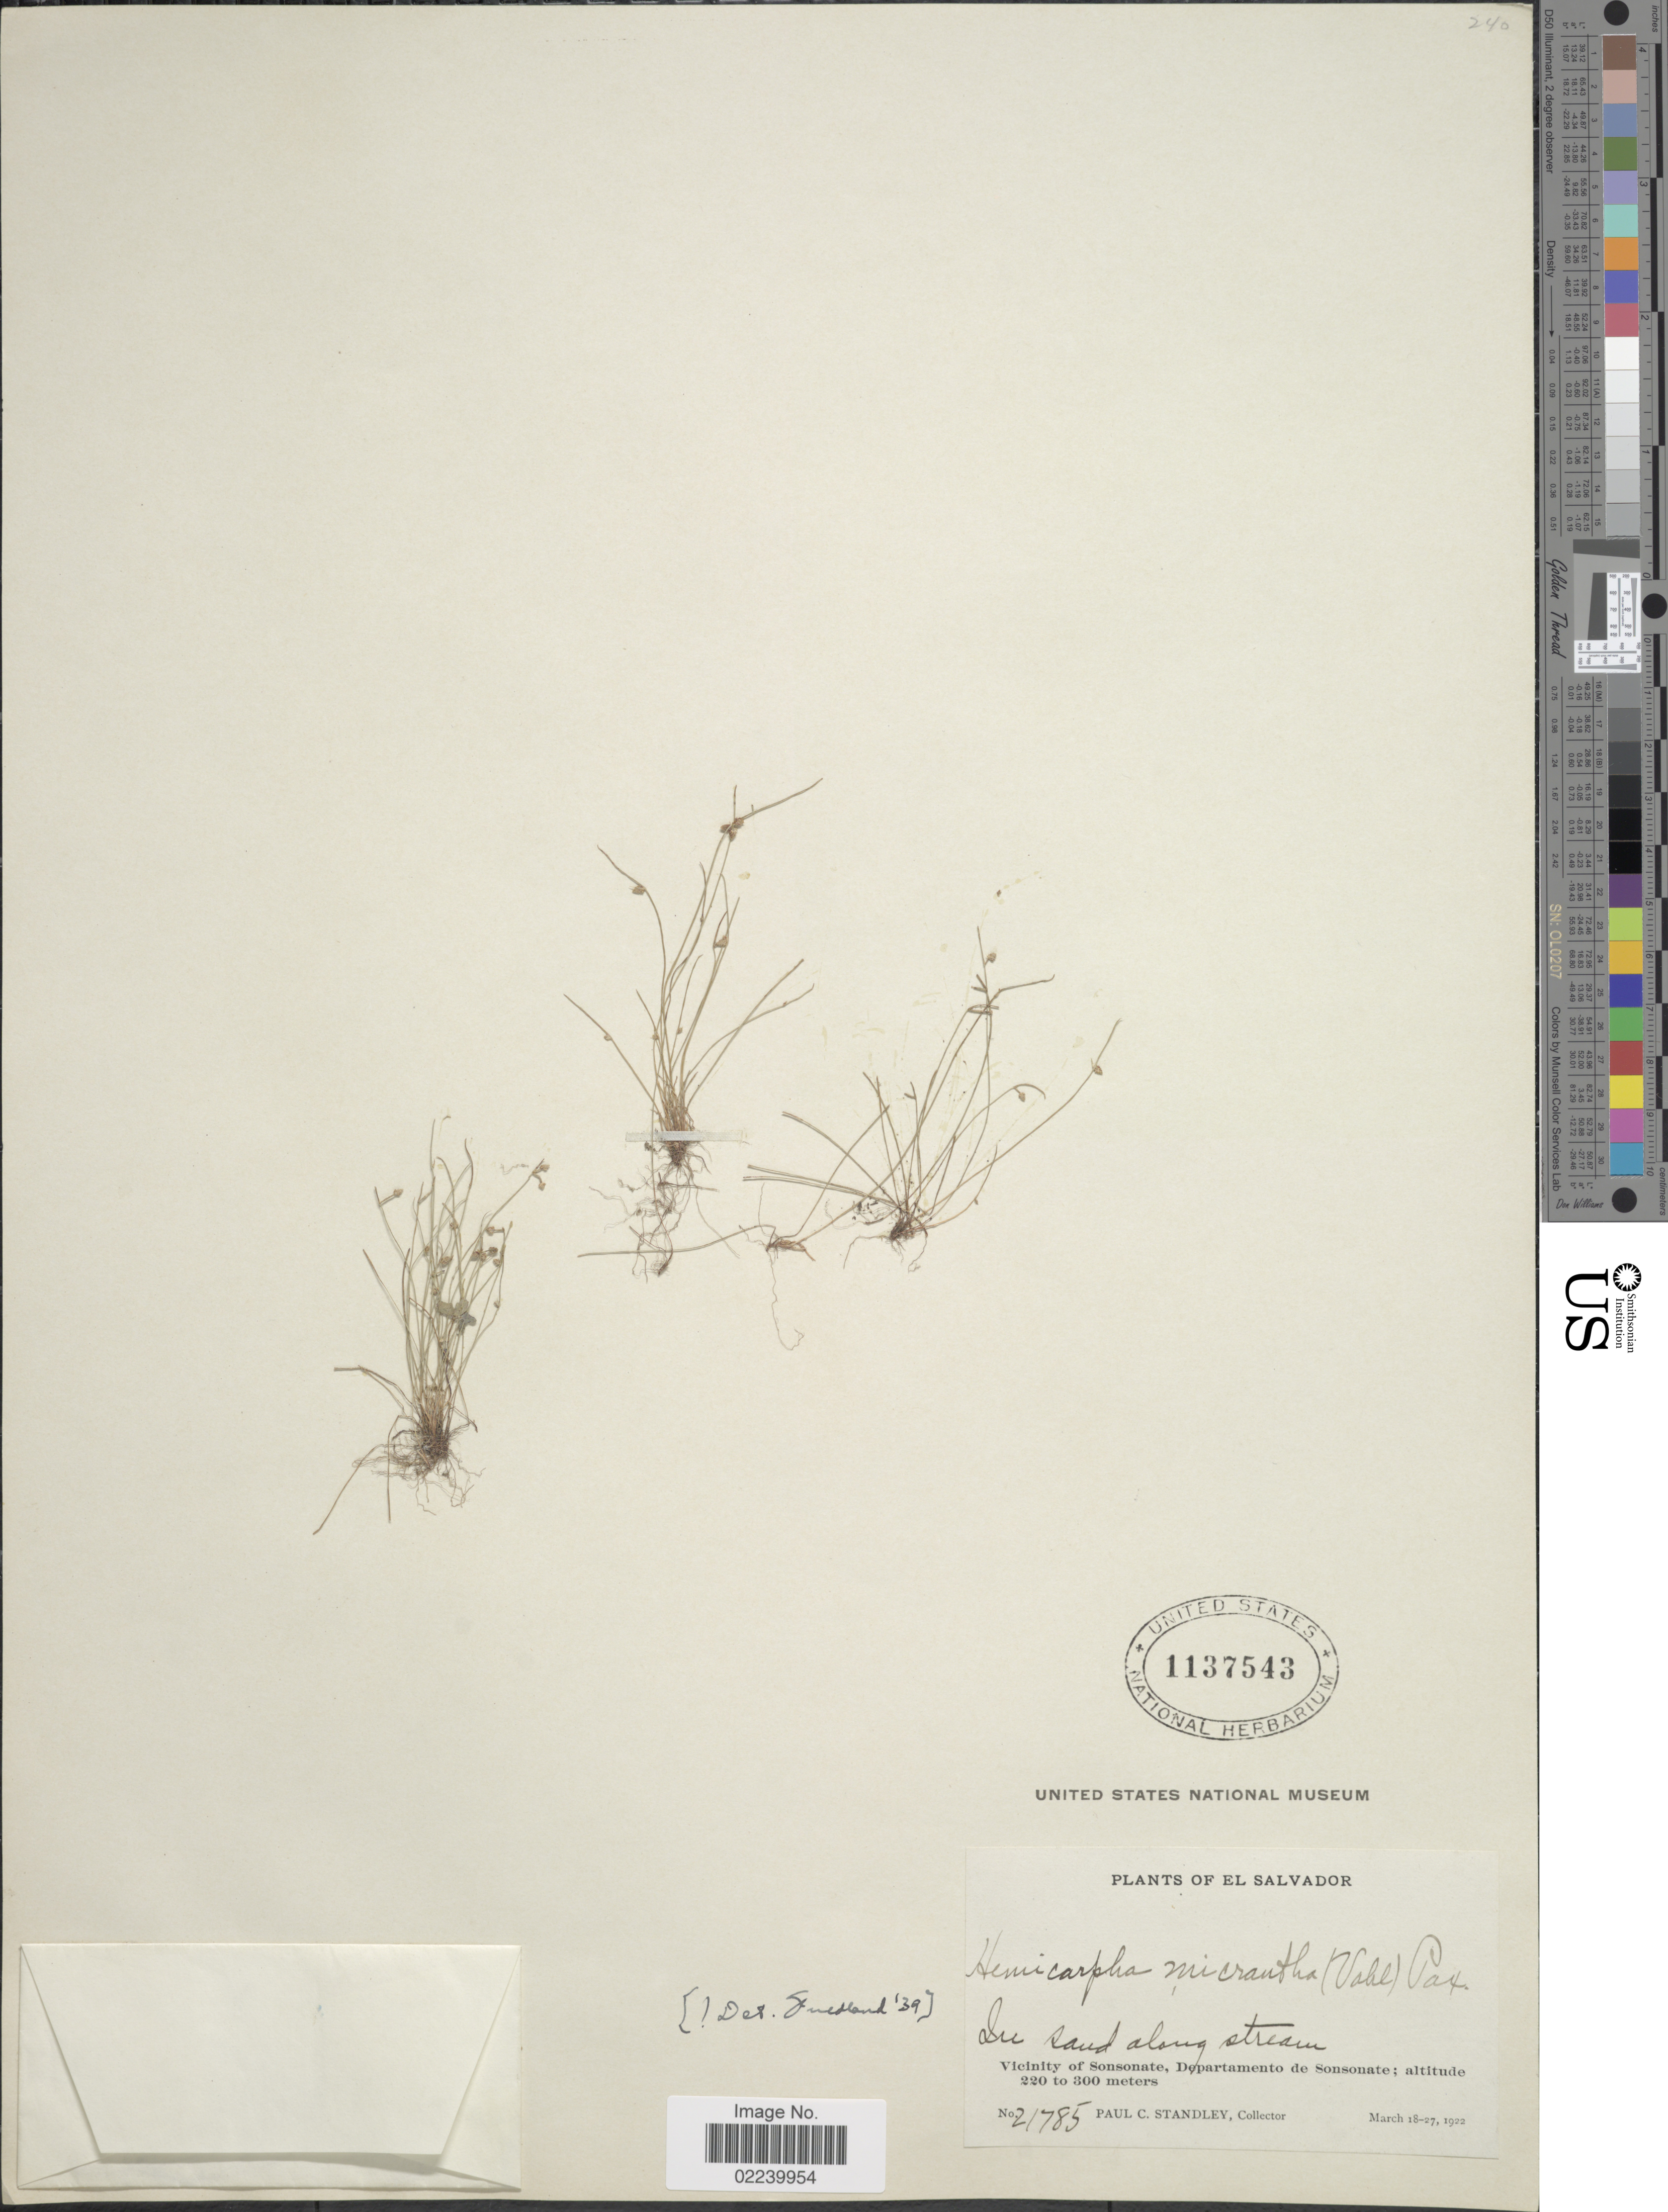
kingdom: Plantae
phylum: Tracheophyta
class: Liliopsida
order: Poales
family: Cyperaceae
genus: Cyperus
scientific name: Cyperus subsquarrosus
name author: (Muhl.) Bauters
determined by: Strong, M. T., (US), Smithsonian Institution - National Museum of Natural History (UNITED STATES)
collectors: P. C. Standley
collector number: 21785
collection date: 1922-03-18/1922-03-27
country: El Salvador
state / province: Sonsonate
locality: In sand along stream. vicinity of Sonsonate, Departament de Sonsonate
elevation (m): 220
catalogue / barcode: US 1137543